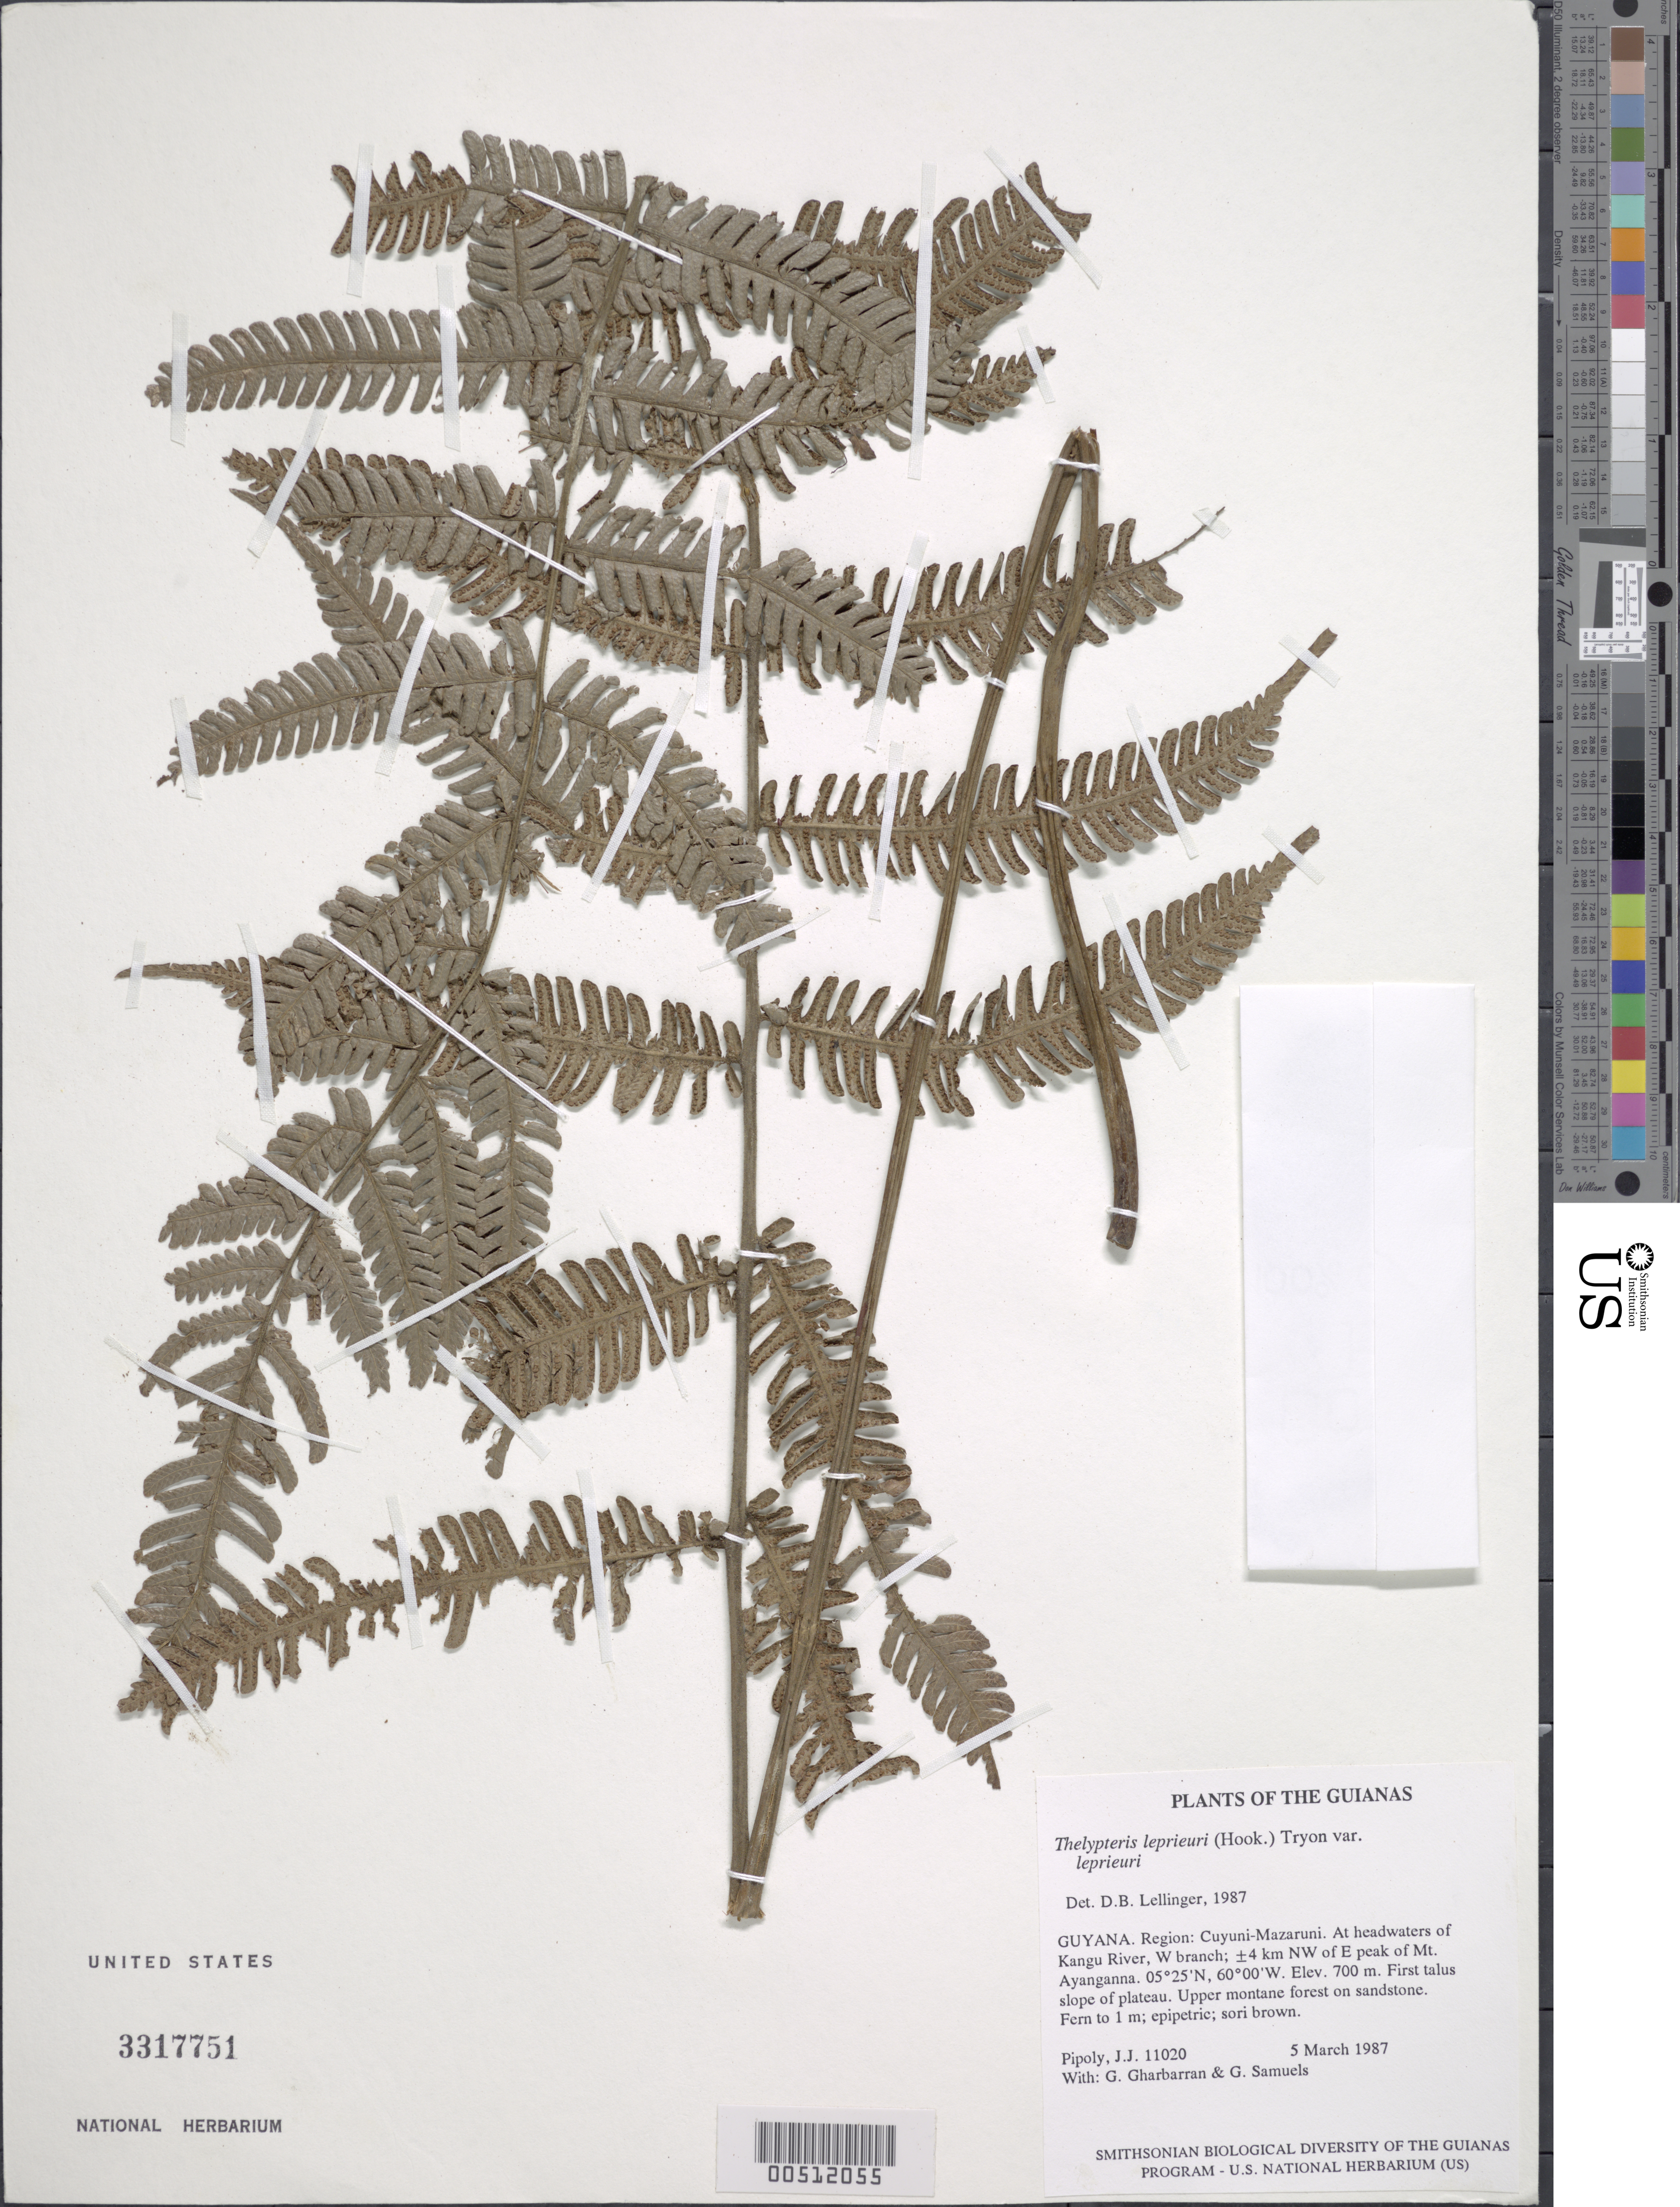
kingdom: Plantae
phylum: Tracheophyta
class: Polypodiopsida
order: Polypodiales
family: Thelypteridaceae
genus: Steiropteris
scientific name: Steiropteris leprieurii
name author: (Hook. f.) Pic. Serm.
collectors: J. J. Pipoly, G. Gharbarran & G. Samuels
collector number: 11020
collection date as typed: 5 March 1987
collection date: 1987-03-05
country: Guyana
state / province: Cuyuni-Mazaruni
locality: Headwaters of Kangu R., W branch; ±4 km NW of E peak of Mt. Ayanganna. First talus slope of plateau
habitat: Upper montane forest on sandstone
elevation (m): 700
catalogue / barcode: US 3317751